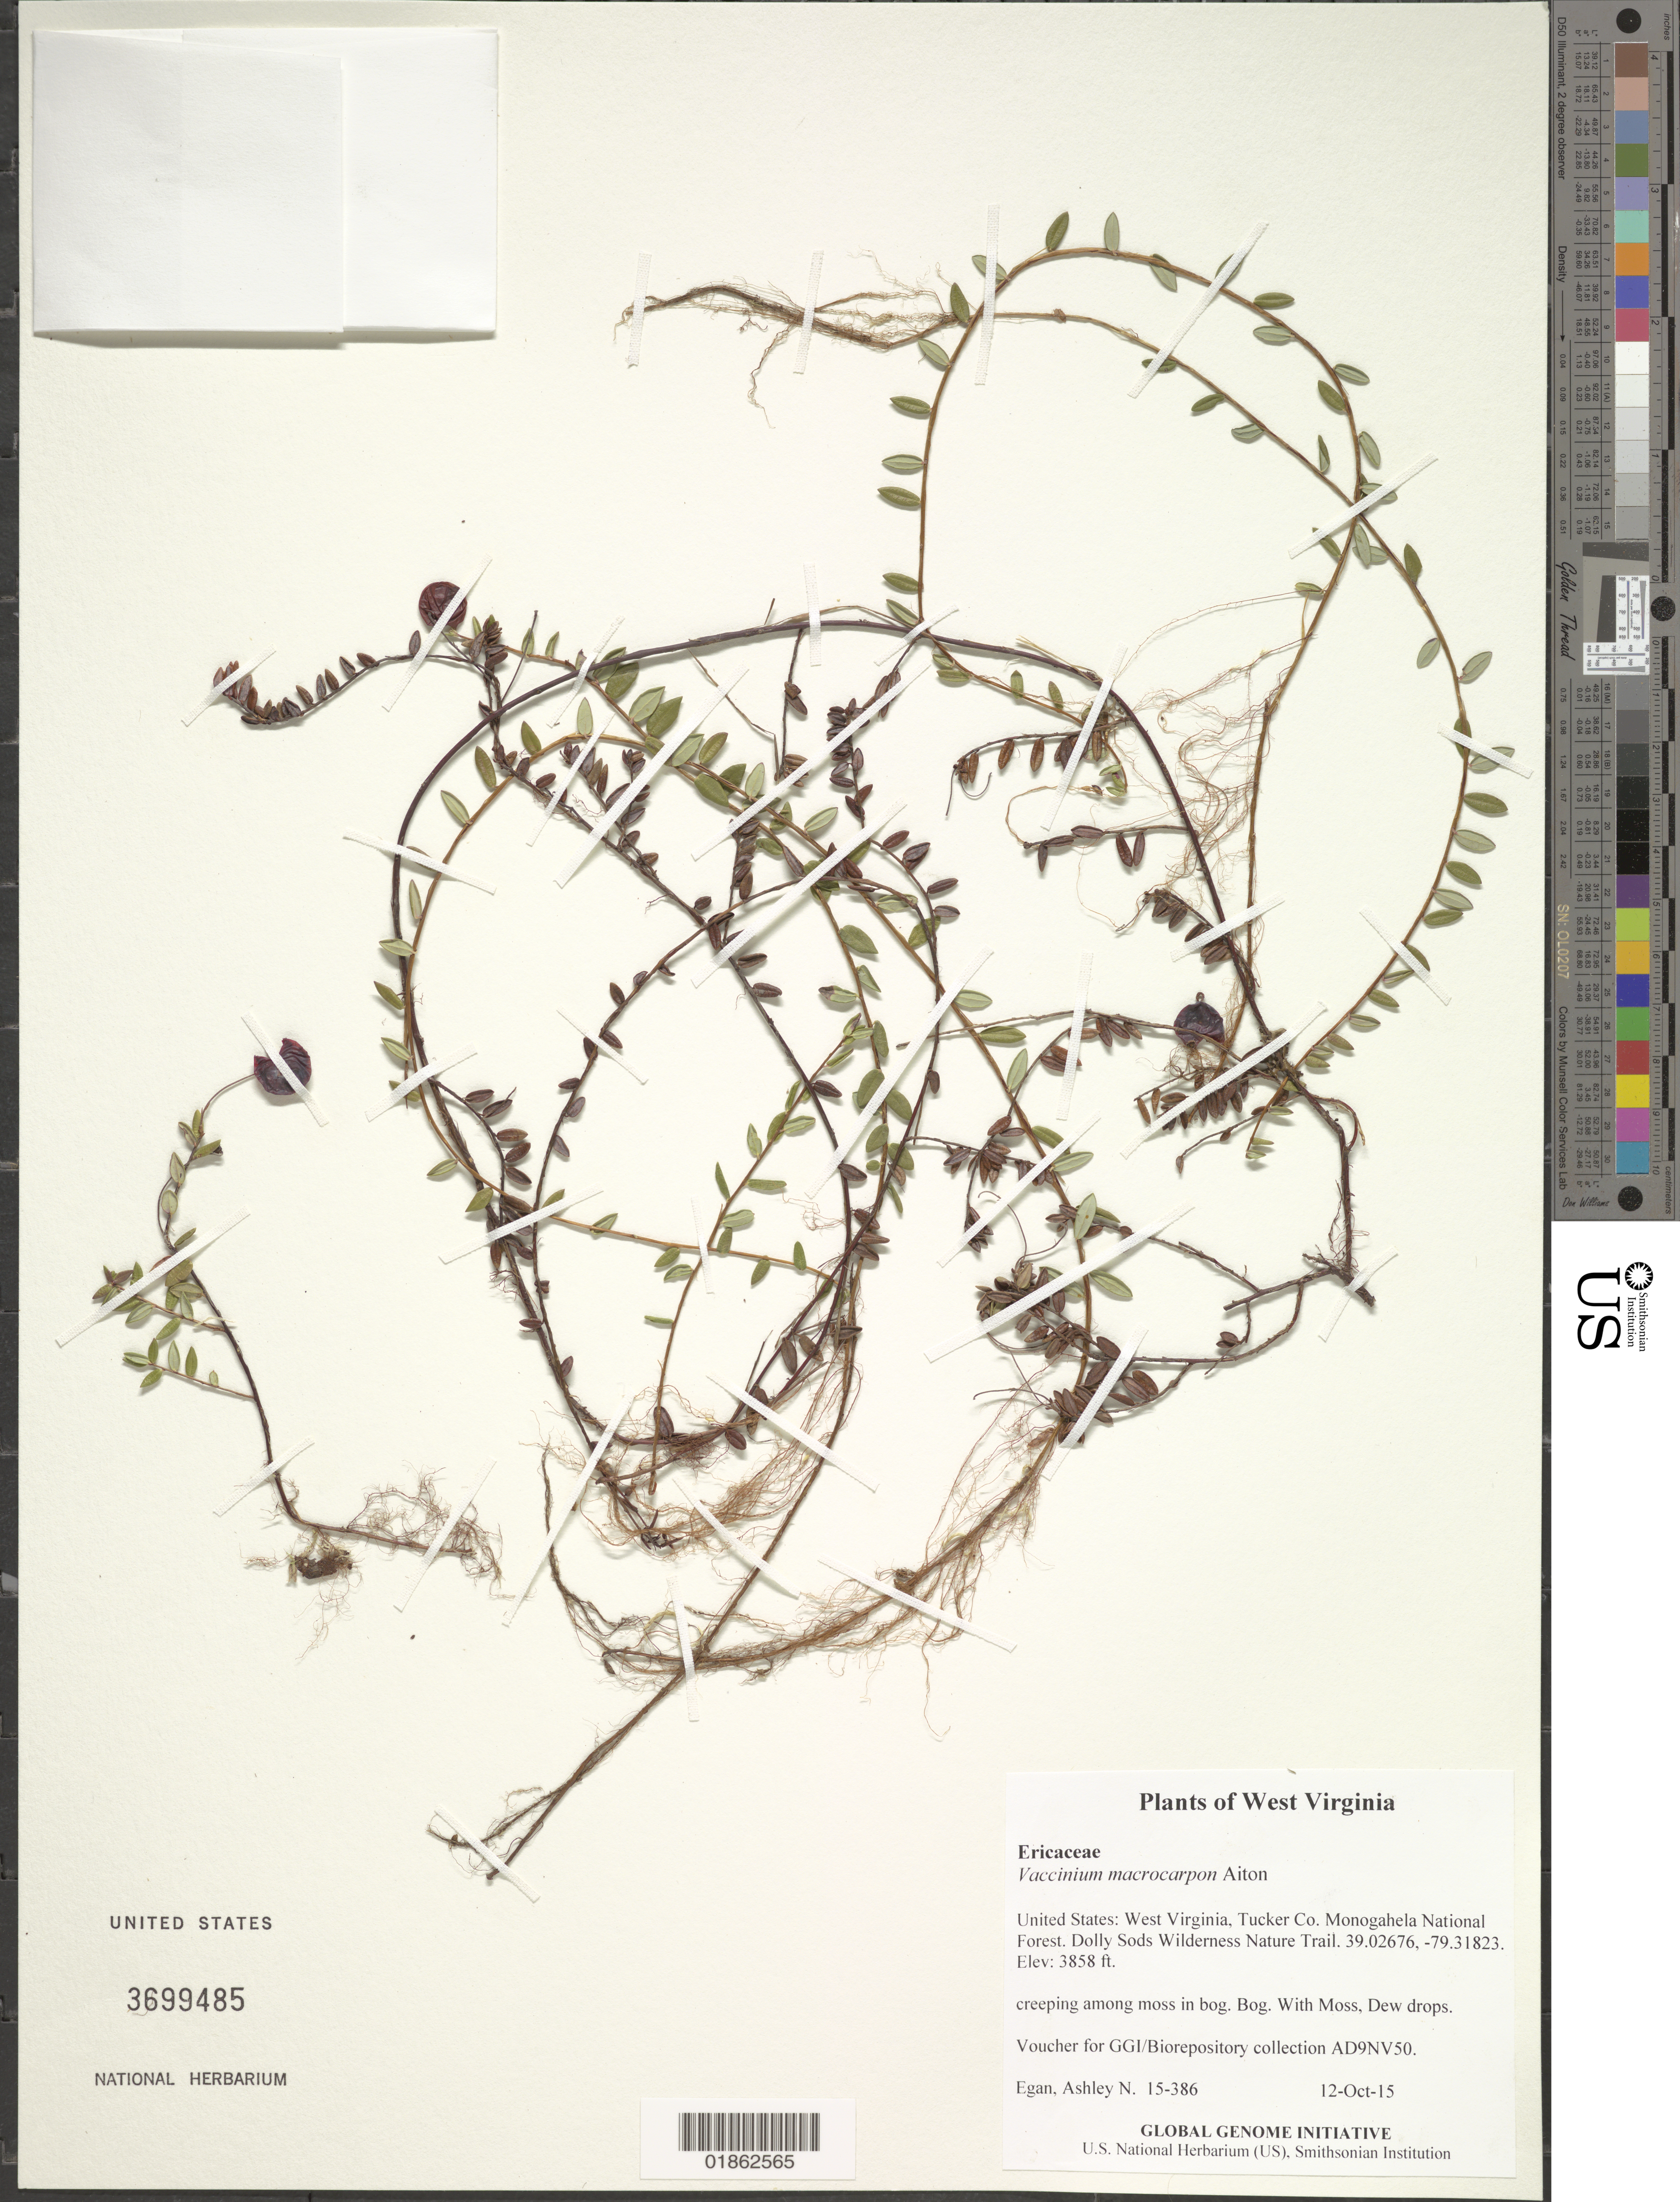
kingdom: Plantae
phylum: Tracheophyta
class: Magnoliopsida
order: Ericales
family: Ericaceae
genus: Vaccinium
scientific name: Vaccinium macrocarpon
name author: Aiton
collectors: A. N. Egan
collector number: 15-386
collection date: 2015-10-12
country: United States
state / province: West Virginia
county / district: Tucker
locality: Monogahela National Forest. Dolly Sods Wilderness Nature Trail.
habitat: Bog.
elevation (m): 1176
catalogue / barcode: US 3699485